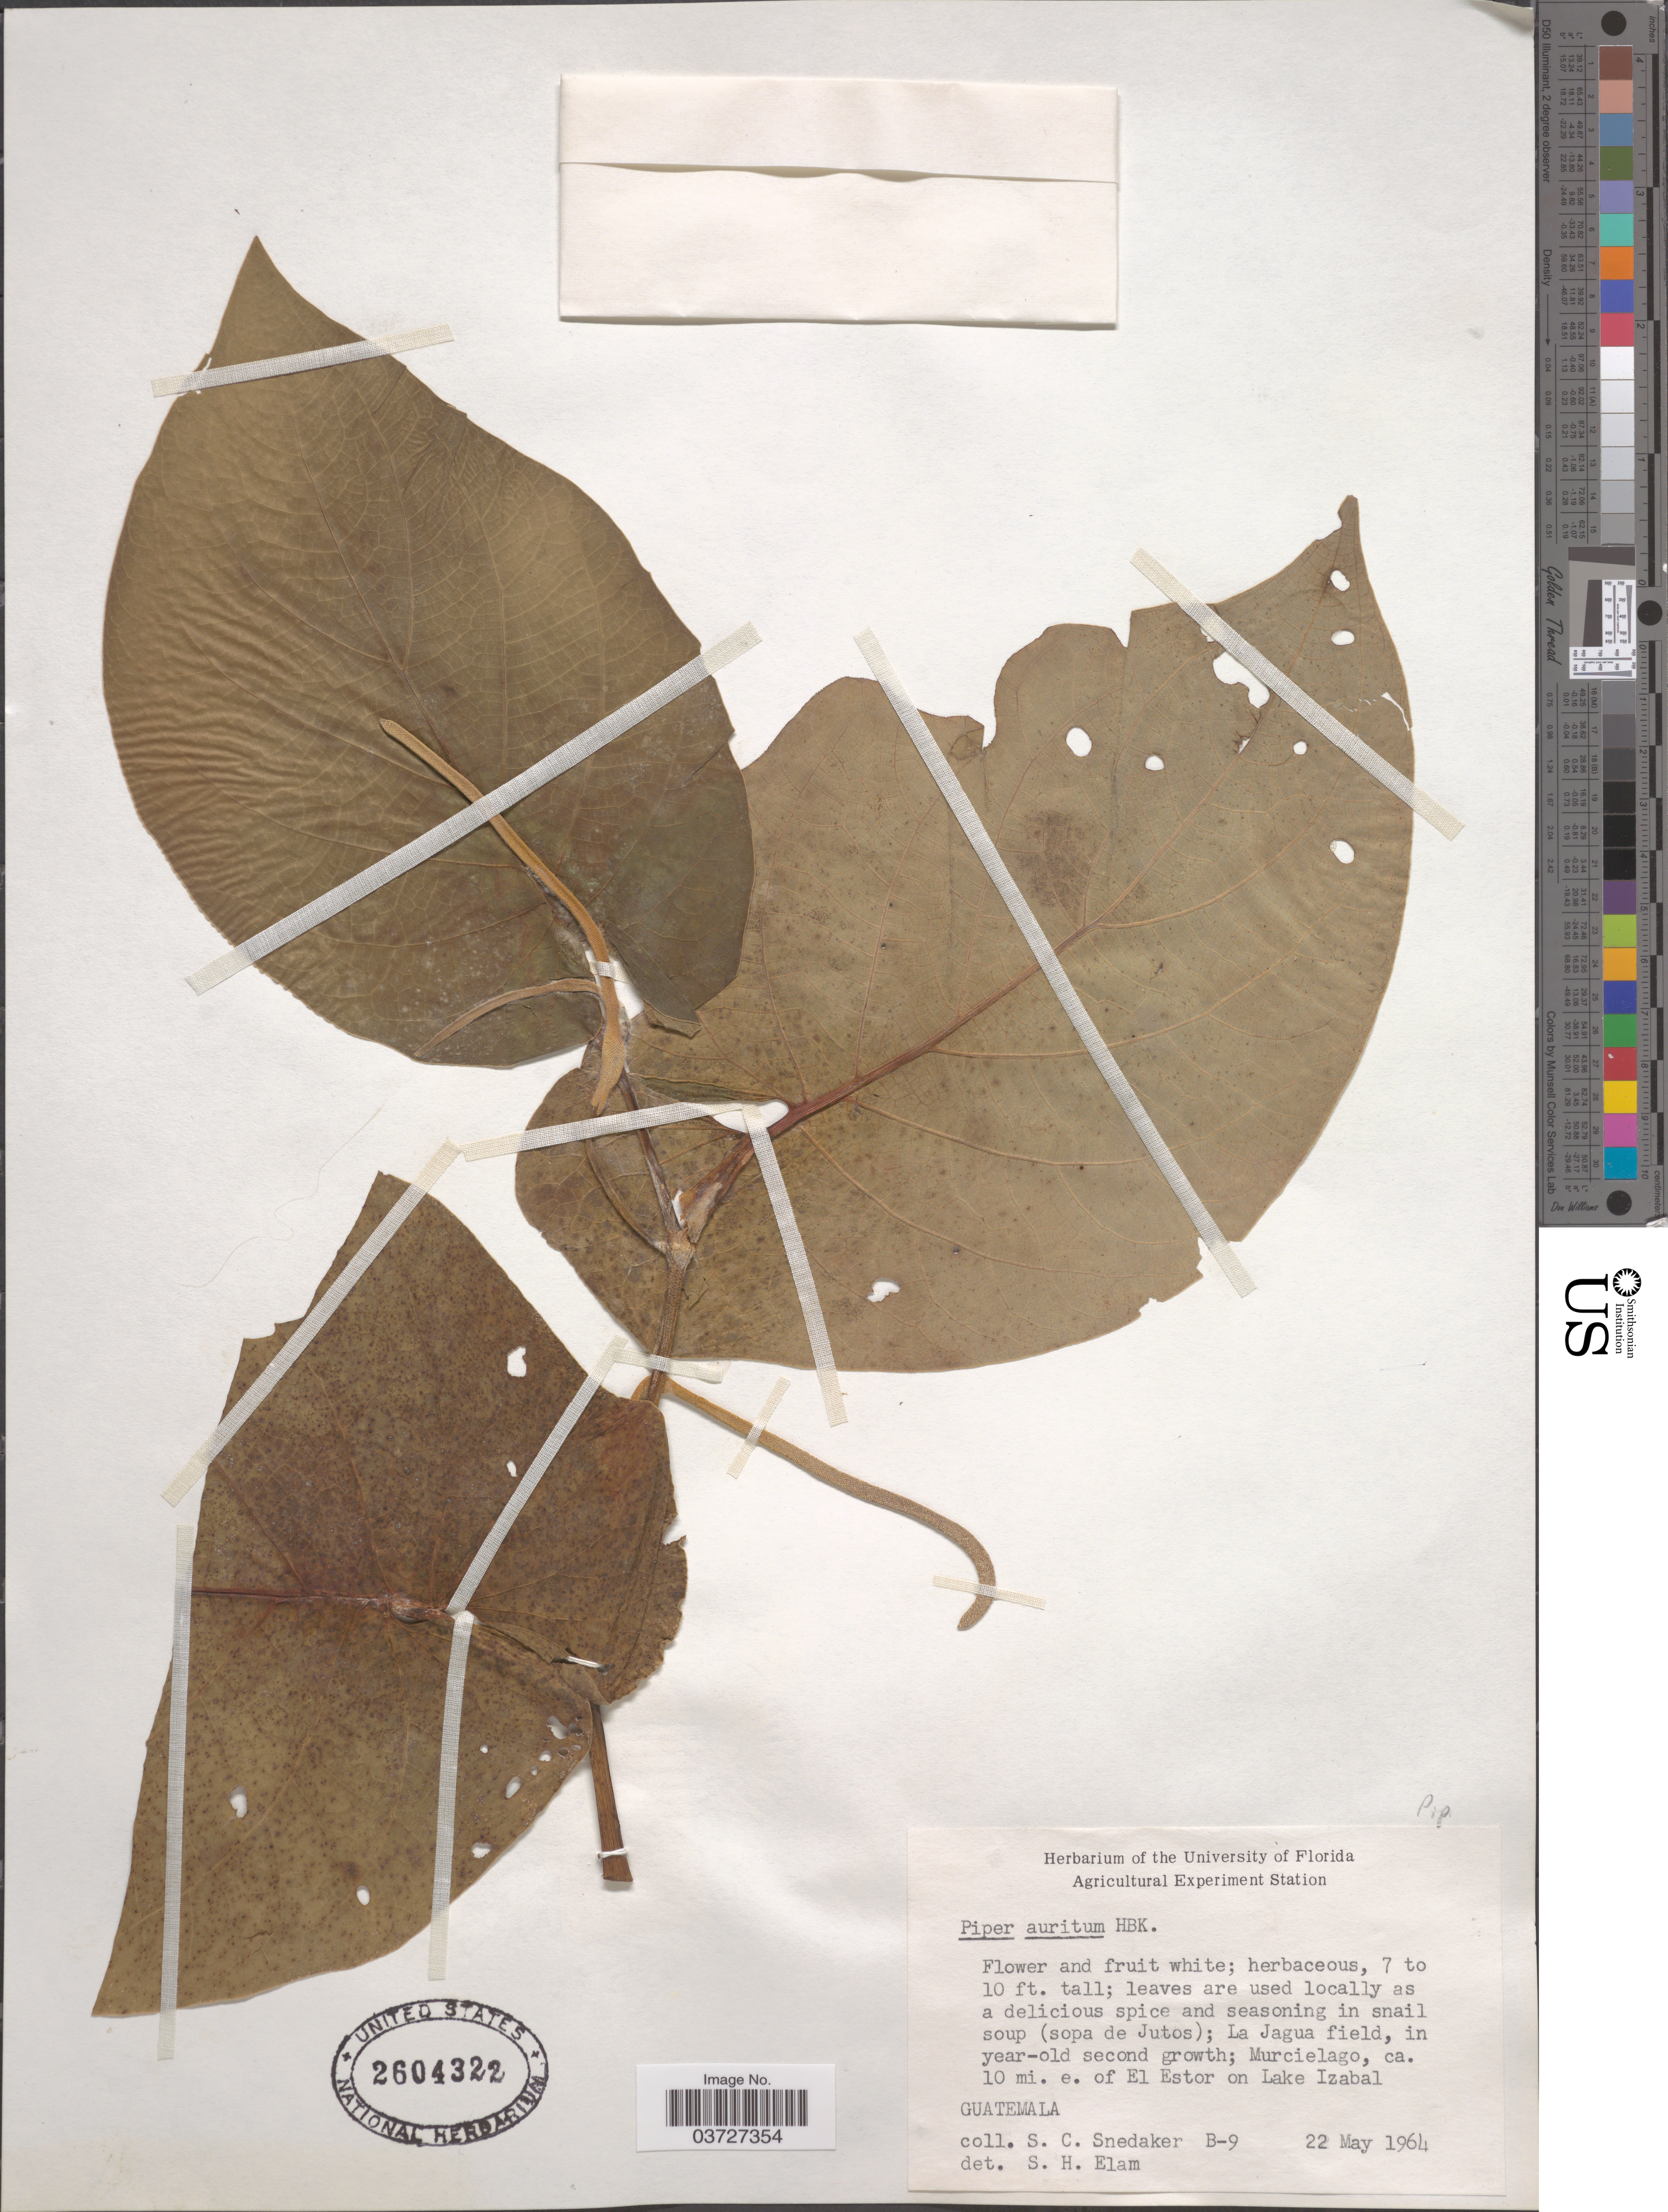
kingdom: Plantae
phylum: Tracheophyta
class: Magnoliopsida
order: Piperales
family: Piperaceae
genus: Piper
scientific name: Piper auritum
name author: Kunth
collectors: S. Snedaker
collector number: B-9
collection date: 1964-05-22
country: Guatemala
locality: La Jagua field, in year-old second growth; Murcielag, ca. 10 mi. e. of El Estor on lake Izabal.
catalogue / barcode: US 2604322